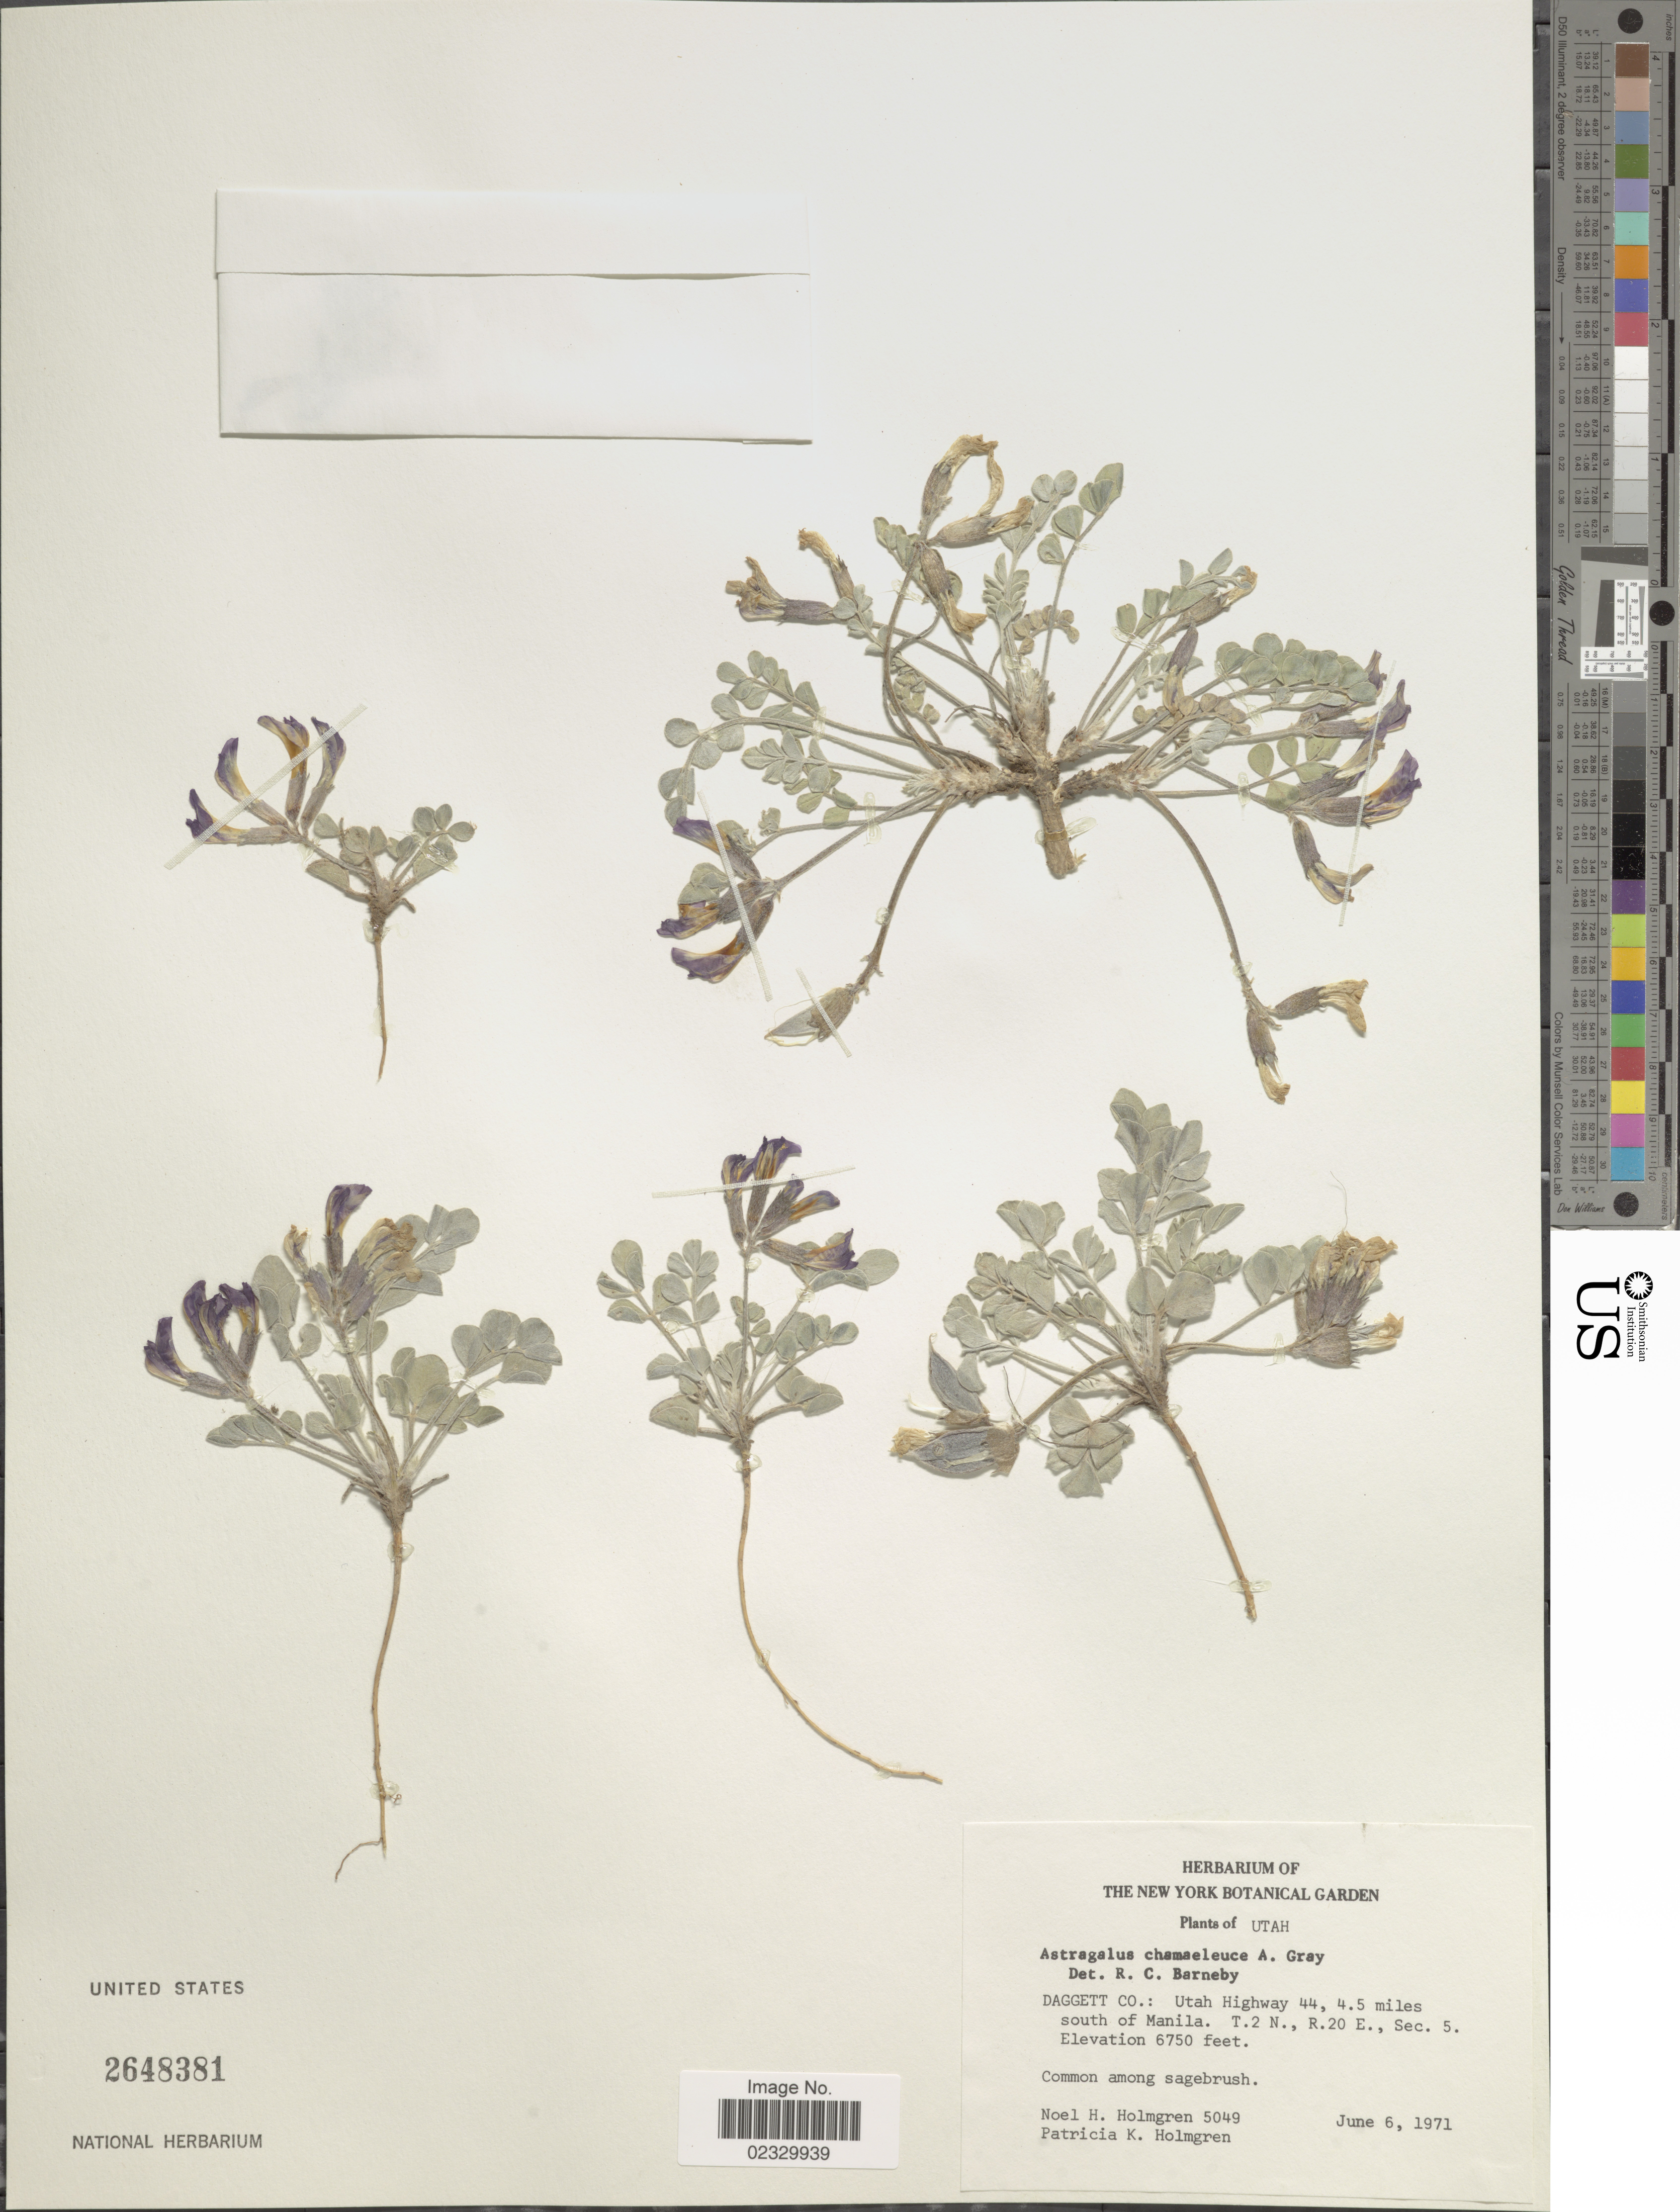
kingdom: Plantae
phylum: Tracheophyta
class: Magnoliopsida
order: Fabales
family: Fabaceae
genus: Astragalus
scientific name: Astragalus cicadae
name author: M.E. Jones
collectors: N. H. Holmgren & P. K. Holmgren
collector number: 5049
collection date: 1971-06-06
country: United States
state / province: Utah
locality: Daggett Co.: Utah Highway 44, 4.5 miles south of Manila. T.2 N., R. 20 E., Sec. 5.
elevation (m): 2057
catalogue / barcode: US 2648381